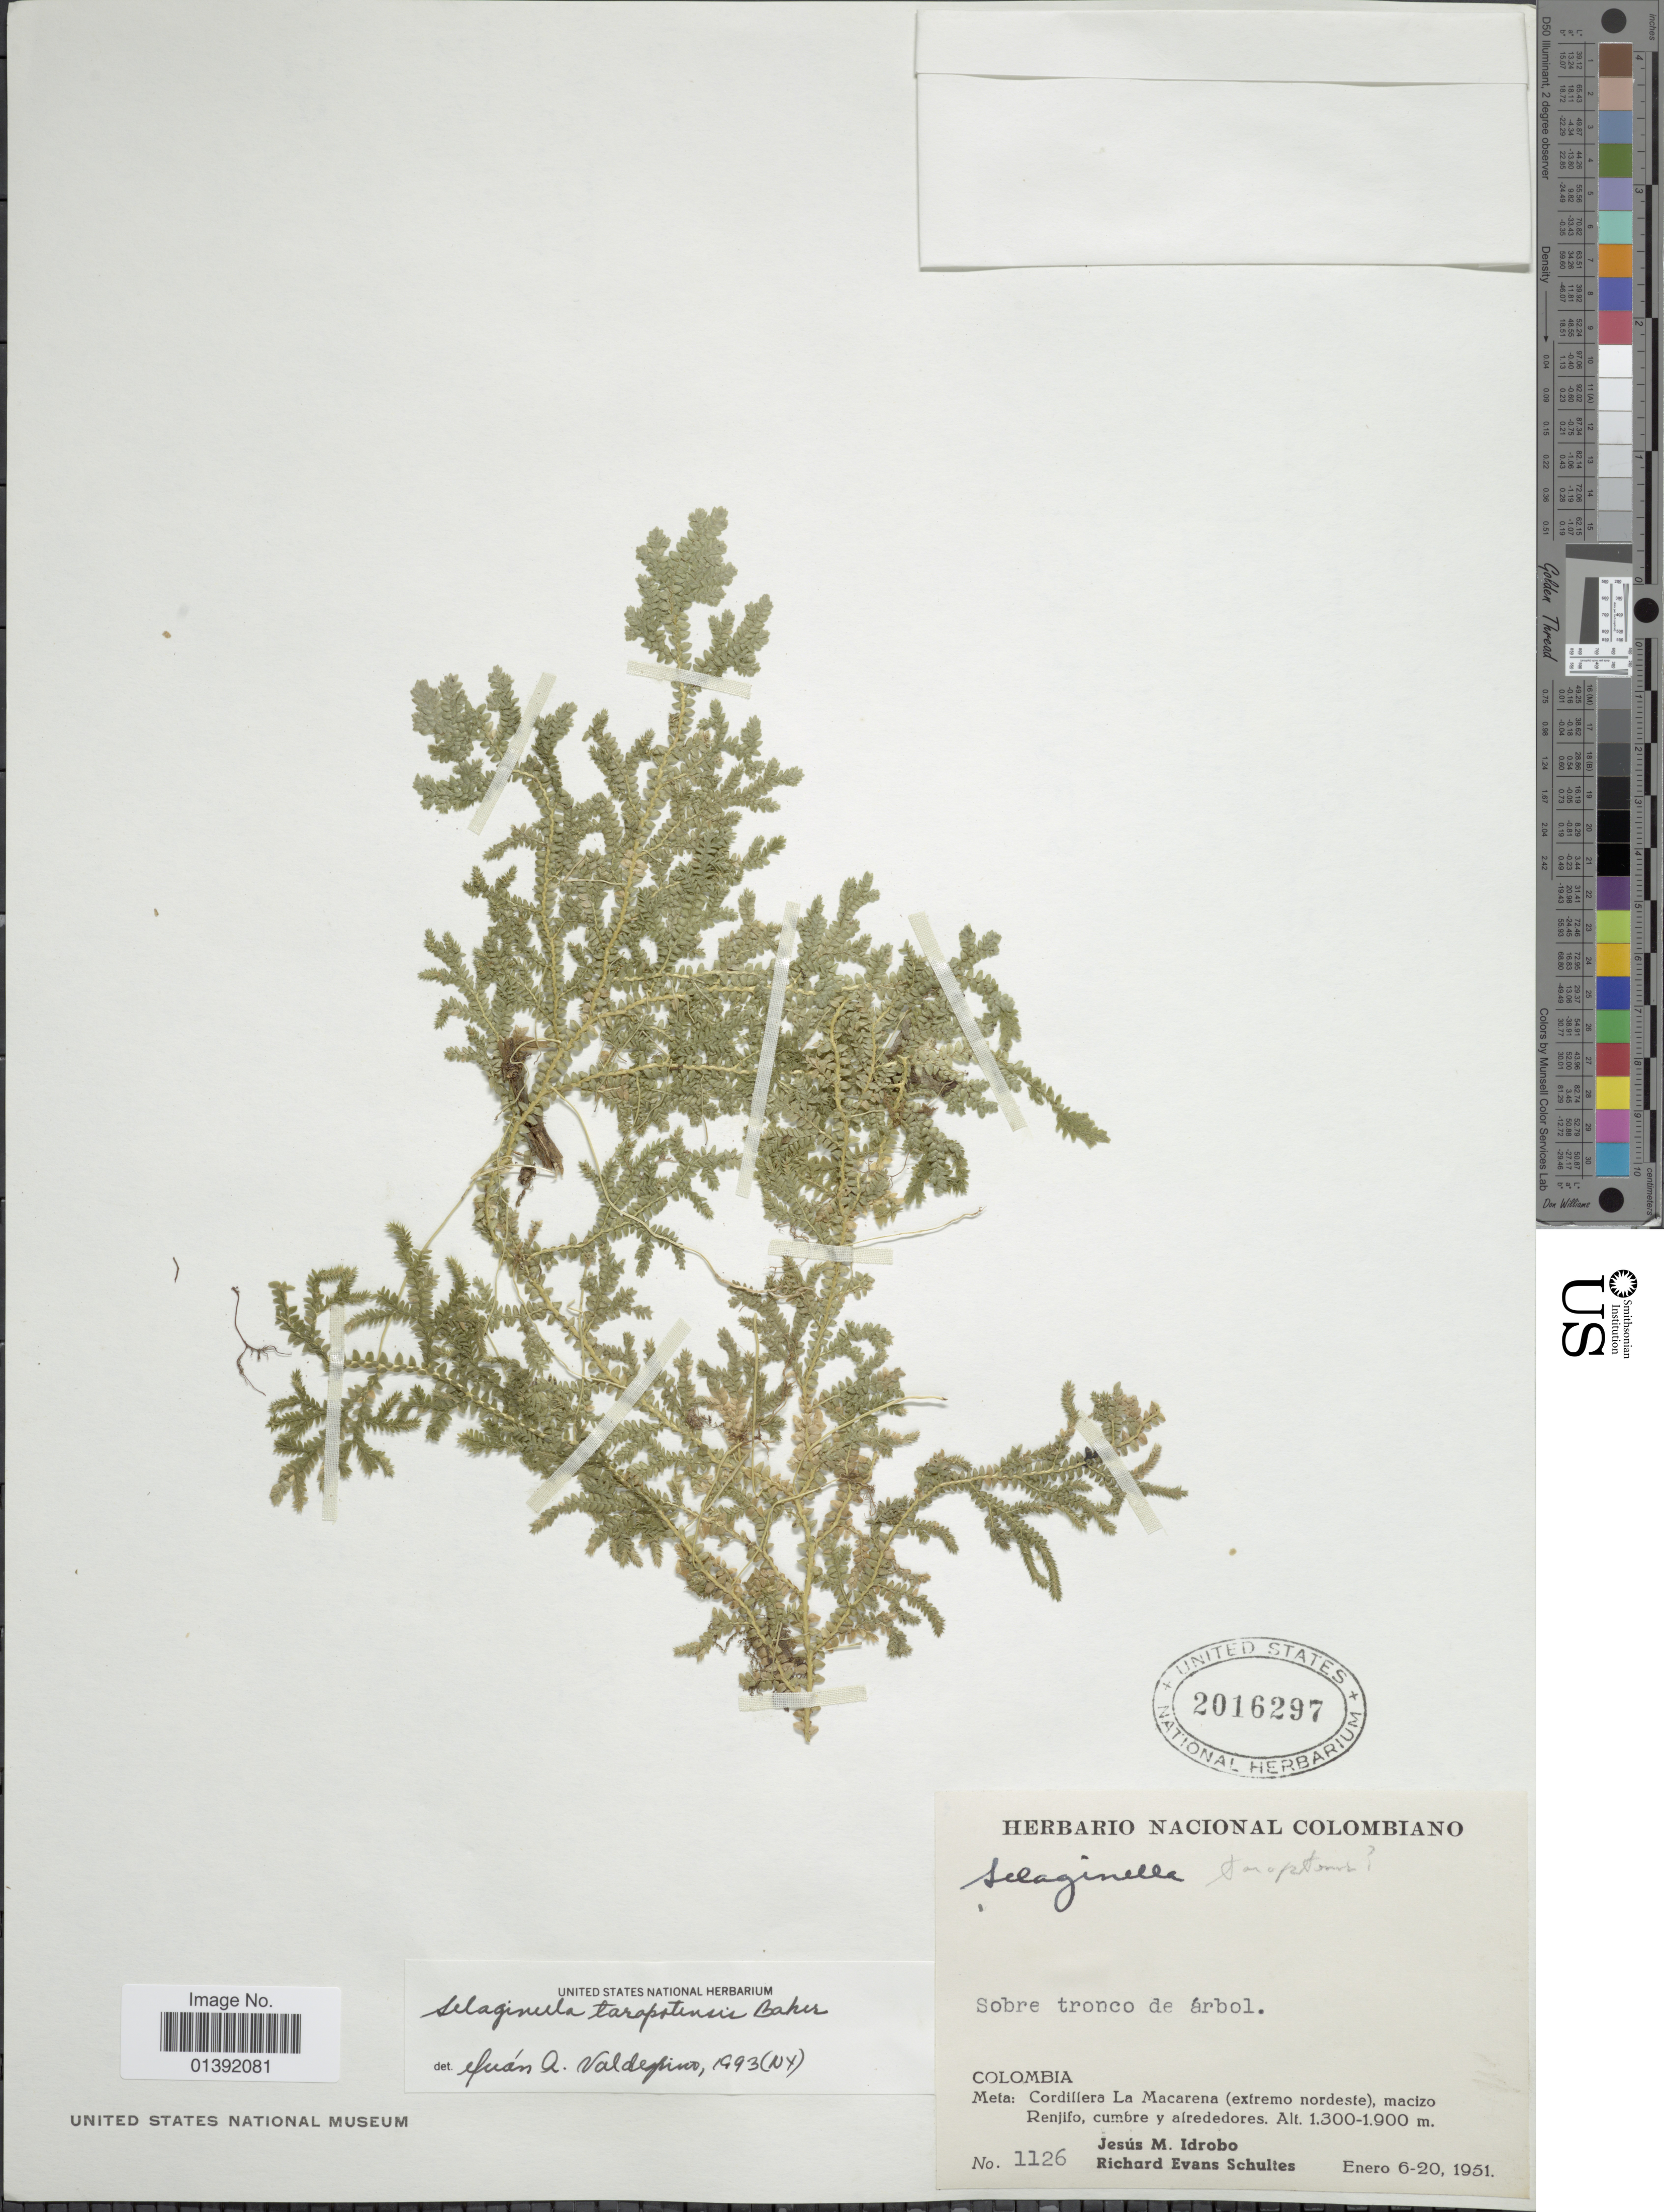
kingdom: Plantae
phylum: Tracheophyta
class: Lycopodiopsida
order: Selaginellales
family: Selaginellaceae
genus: Selaginella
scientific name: Selaginella tarapotensis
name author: Baker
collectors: J. M. Idrobo & R. E. Schultes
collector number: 1126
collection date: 1951-01-06/1951-01-20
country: Colombia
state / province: Meta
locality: Cordillera La Macarena (extremo nordeste), macizo Renjifo, cumbre y alrededores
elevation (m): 1300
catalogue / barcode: US 2016297